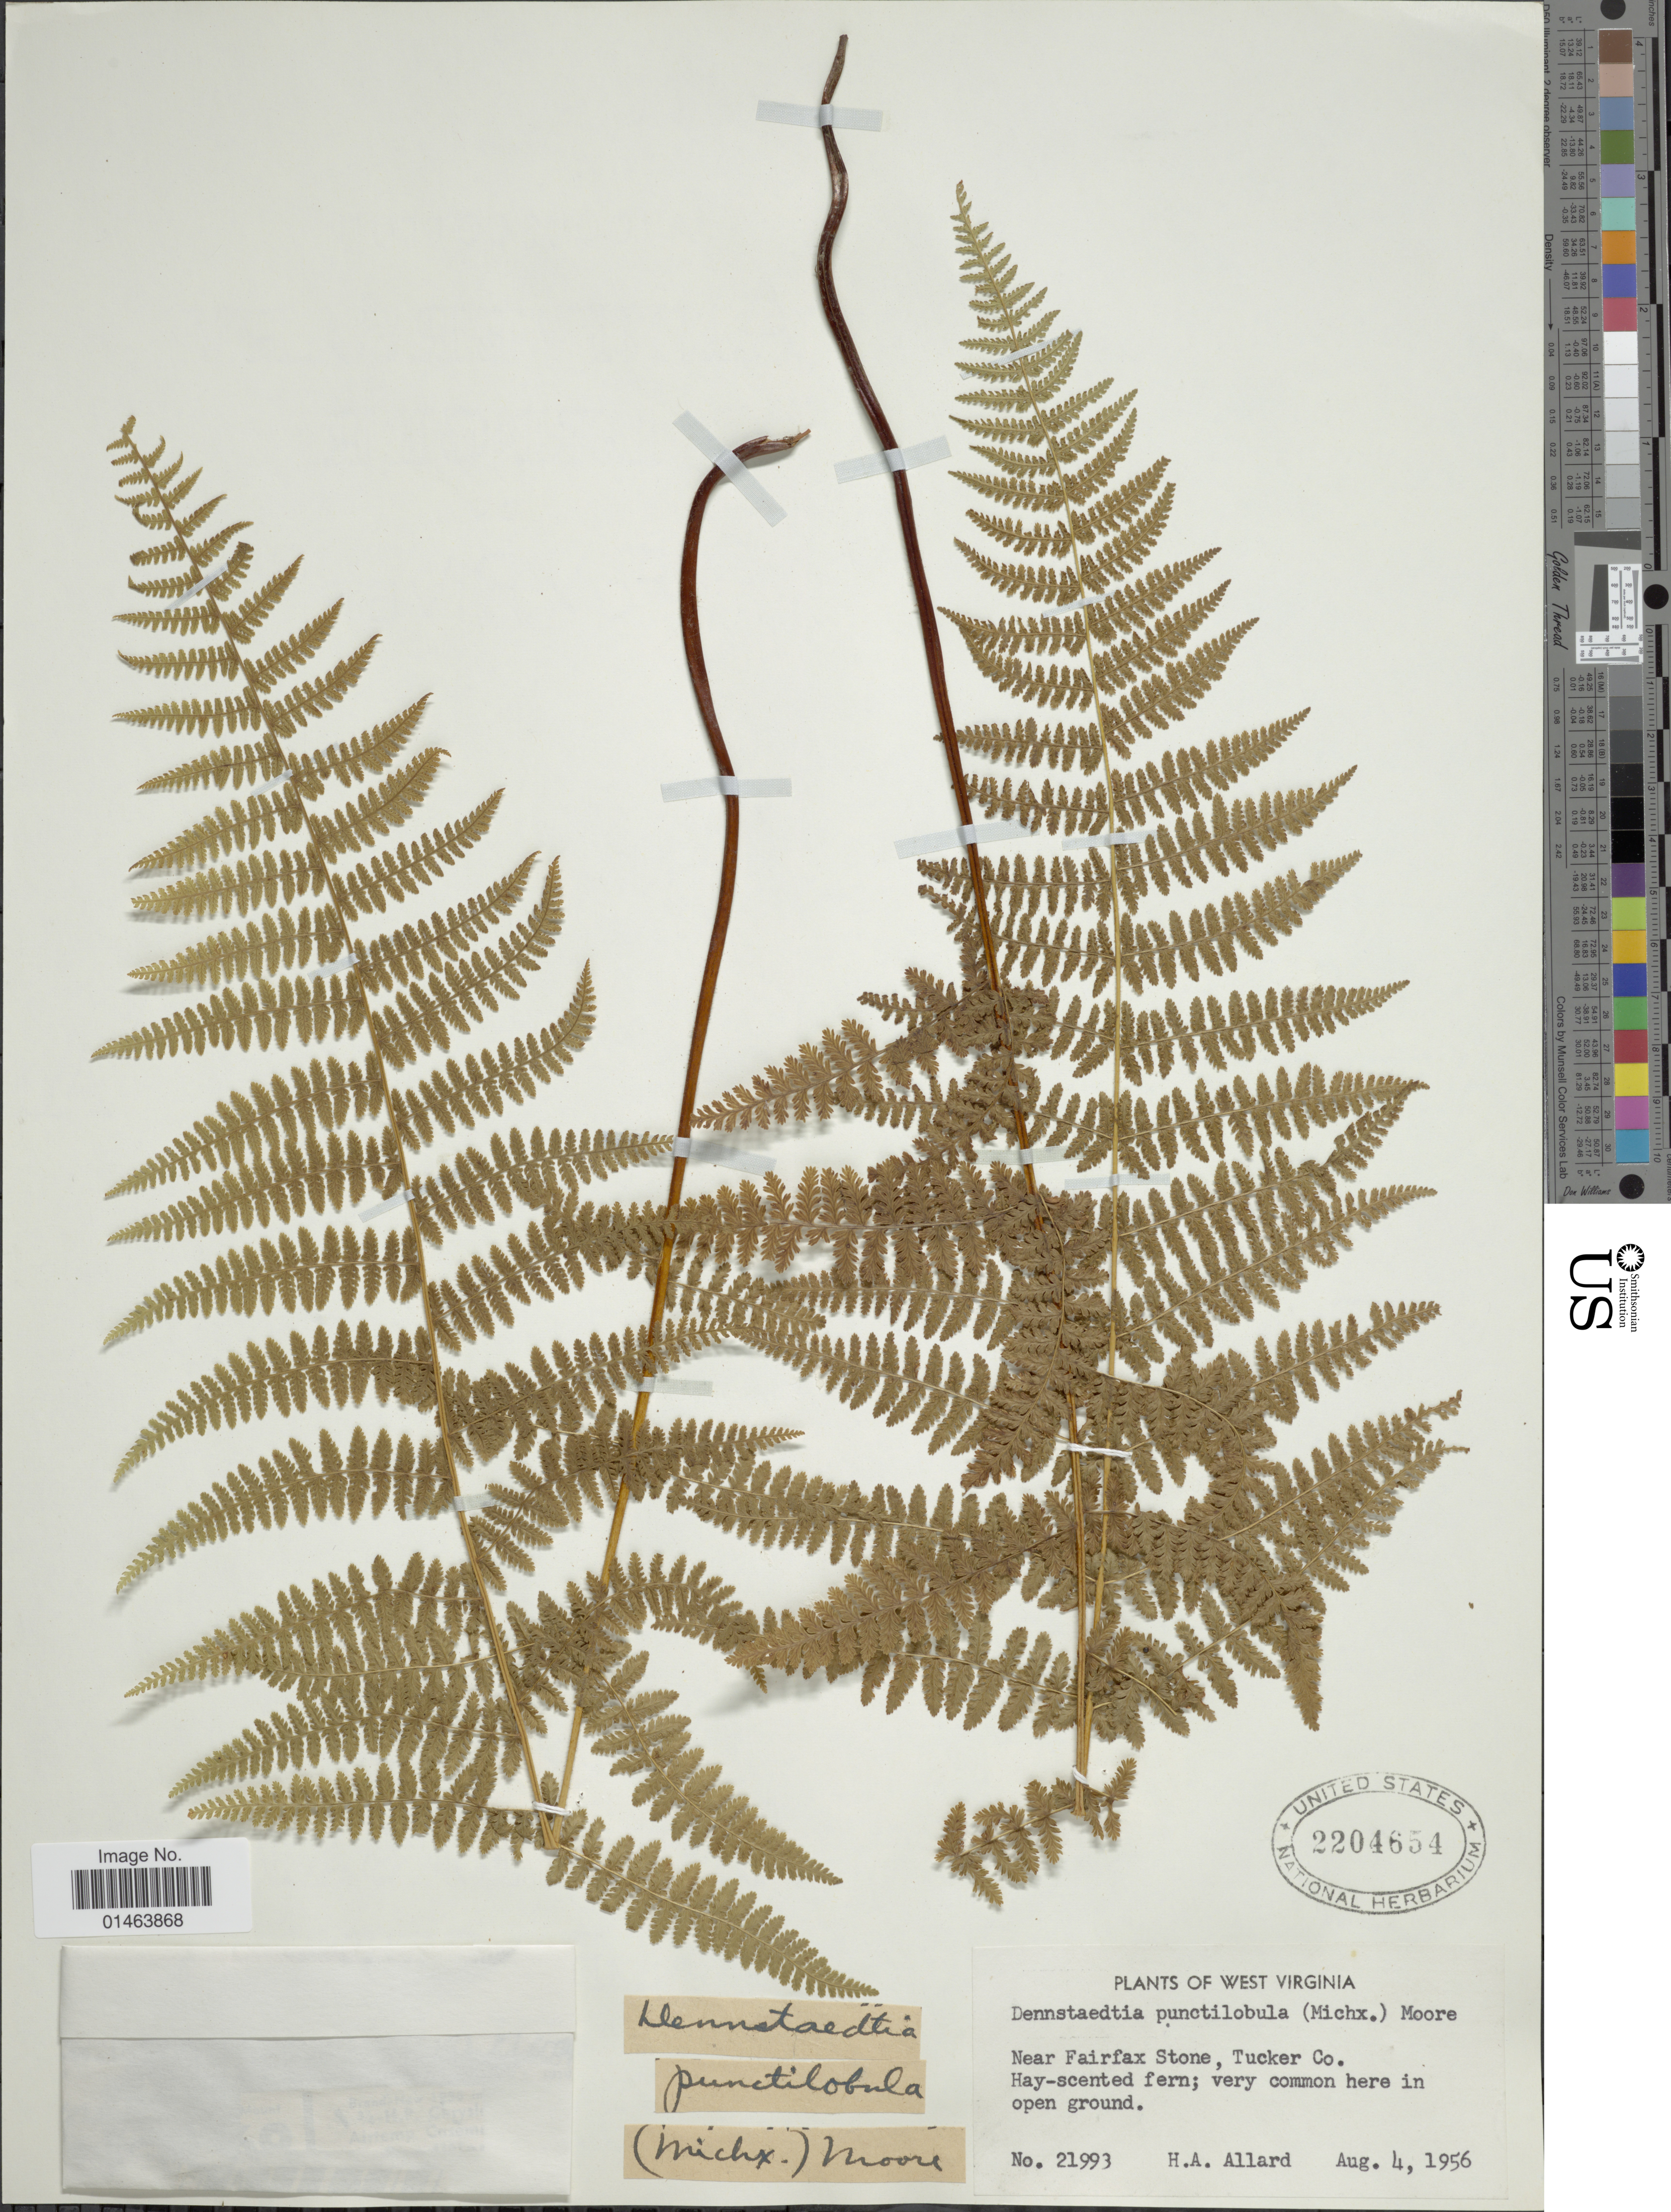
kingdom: Plantae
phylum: Tracheophyta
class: Polypodiopsida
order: Polypodiales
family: Dennstaedtiaceae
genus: Dennstaedtia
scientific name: Dennstaedtia punctilobula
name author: (Michx.) T. Moore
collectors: H. A. Allard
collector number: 21993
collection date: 1956-08-04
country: United States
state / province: West Virginia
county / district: Tucker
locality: near fairfax Stone, Tucker Co.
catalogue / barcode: US 2204654